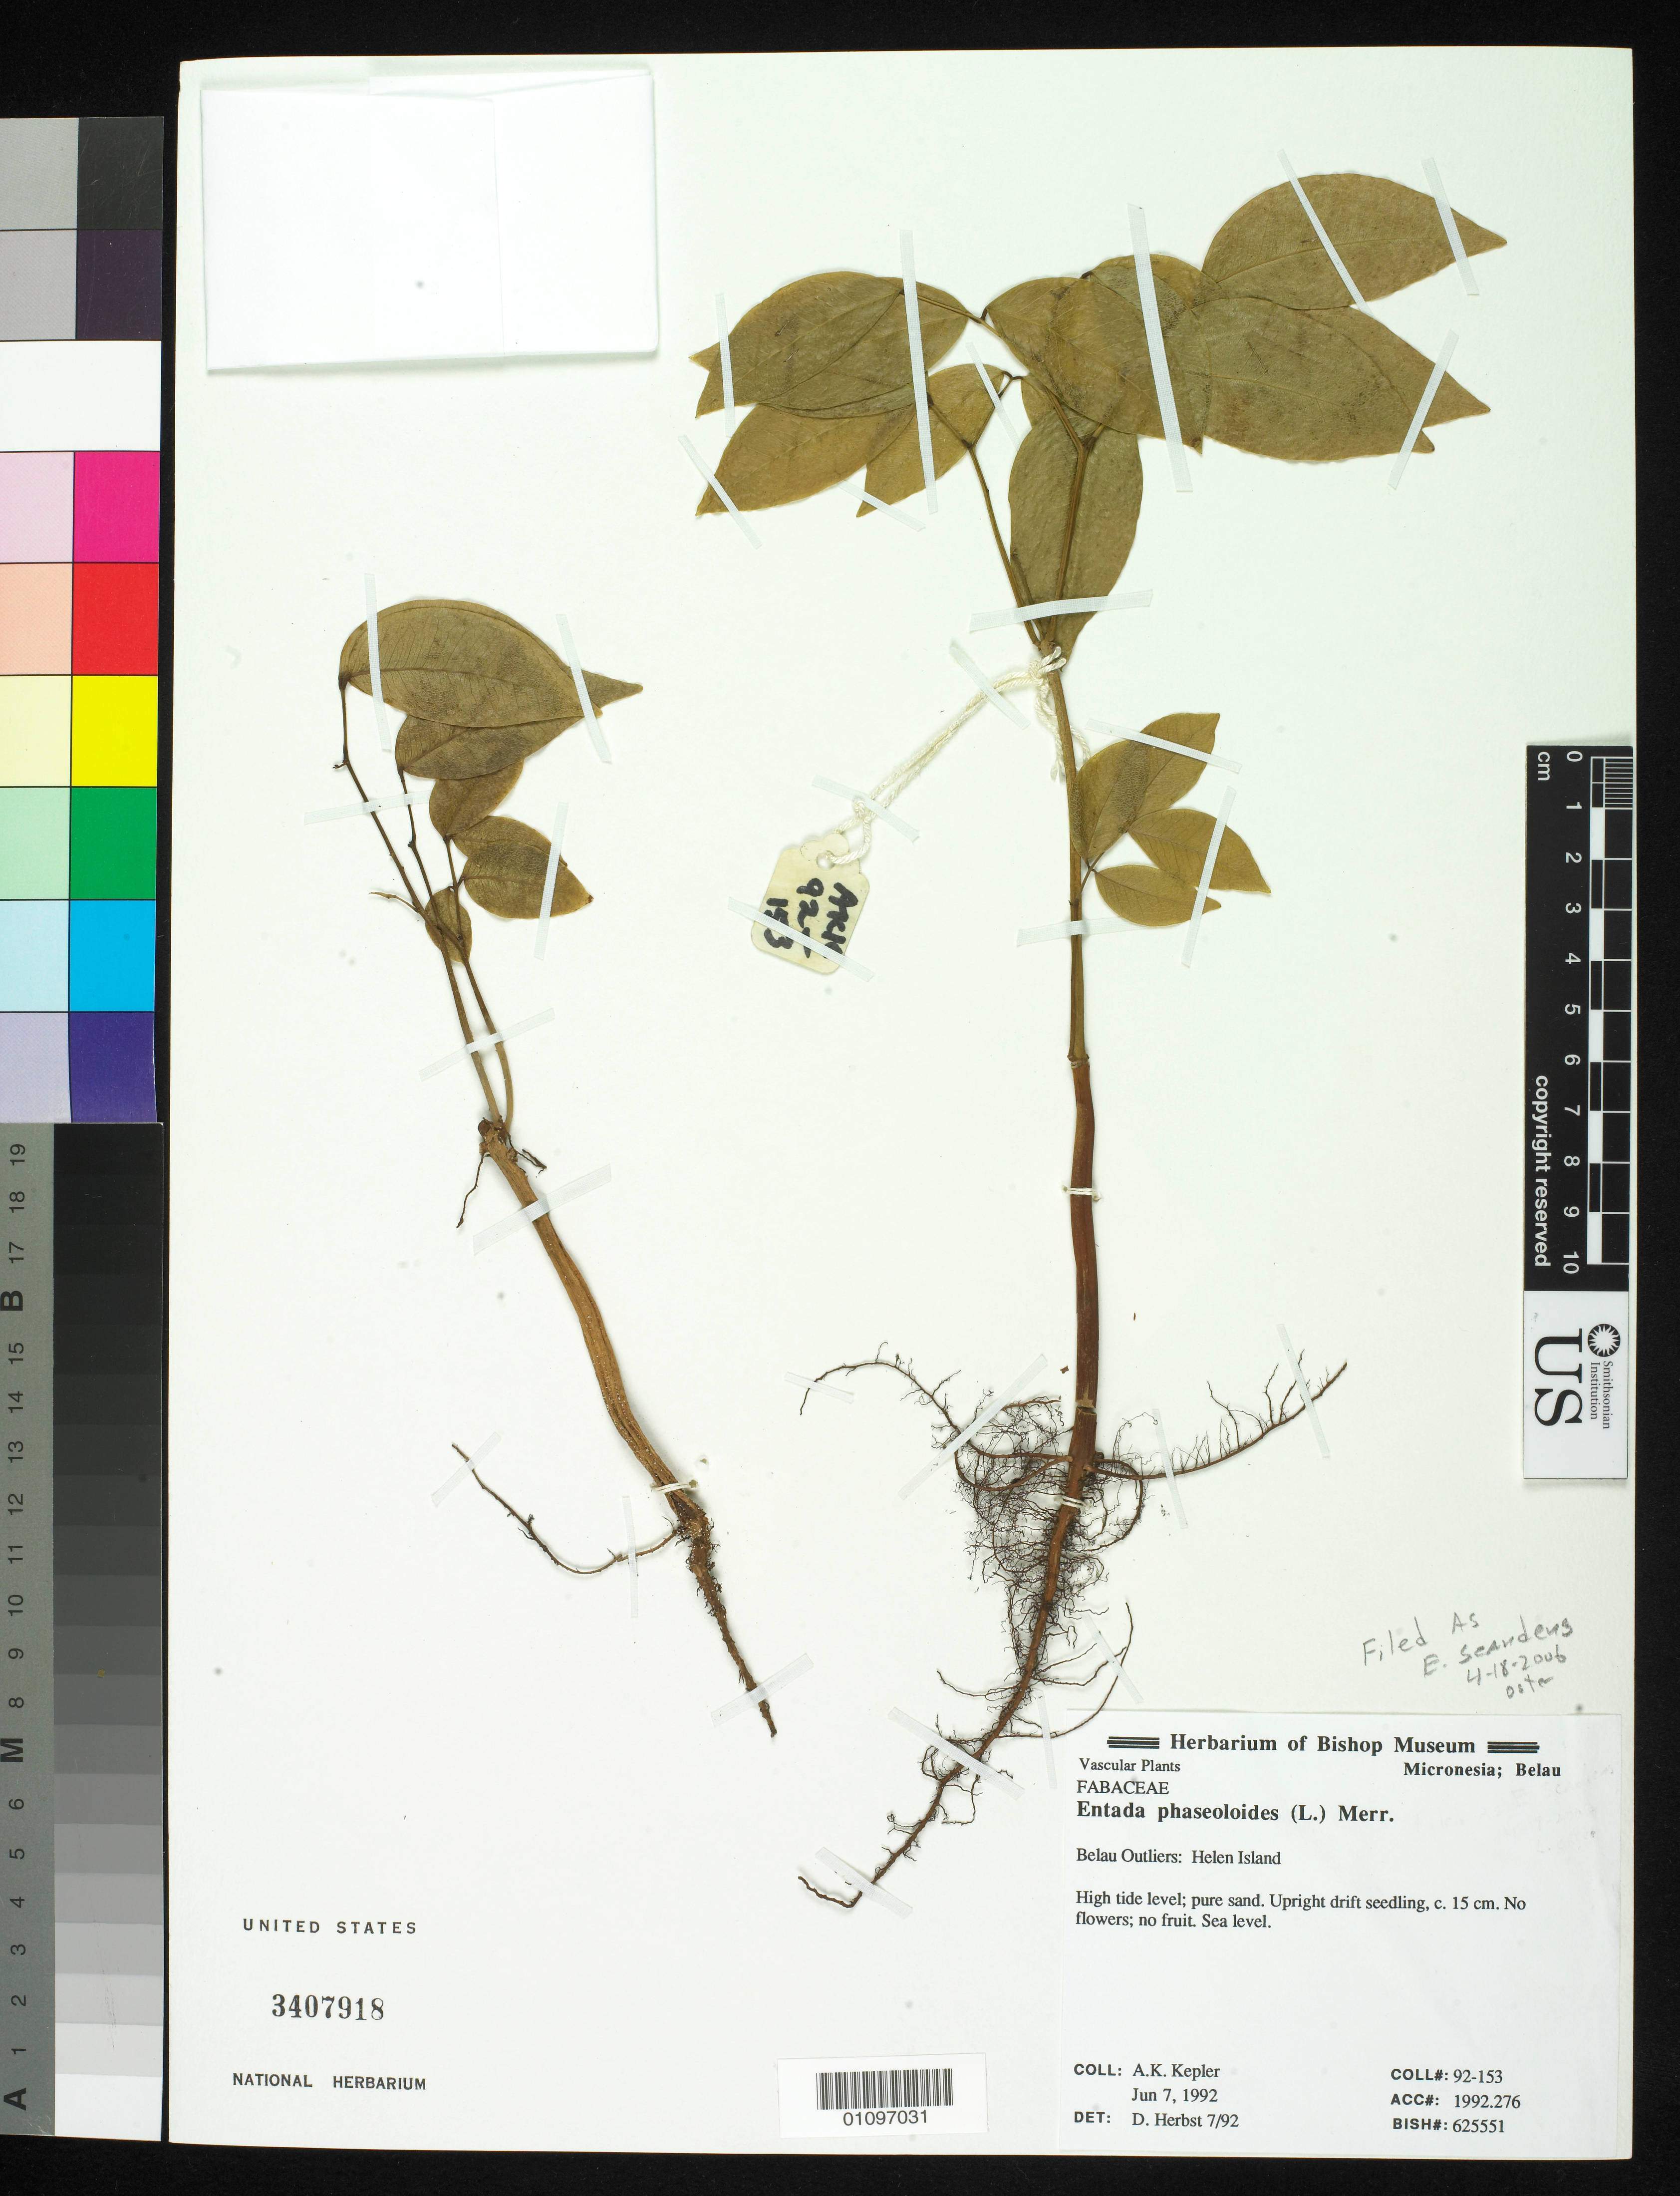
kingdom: Plantae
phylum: Tracheophyta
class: Magnoliopsida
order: Fabales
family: Fabaceae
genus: Entada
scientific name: Entada phaseoloides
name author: (L.) Merr.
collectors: A. K. Kepler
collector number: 92-153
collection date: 1992-06-07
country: Palau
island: Helen Atoll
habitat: High tide level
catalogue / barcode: US 3407918